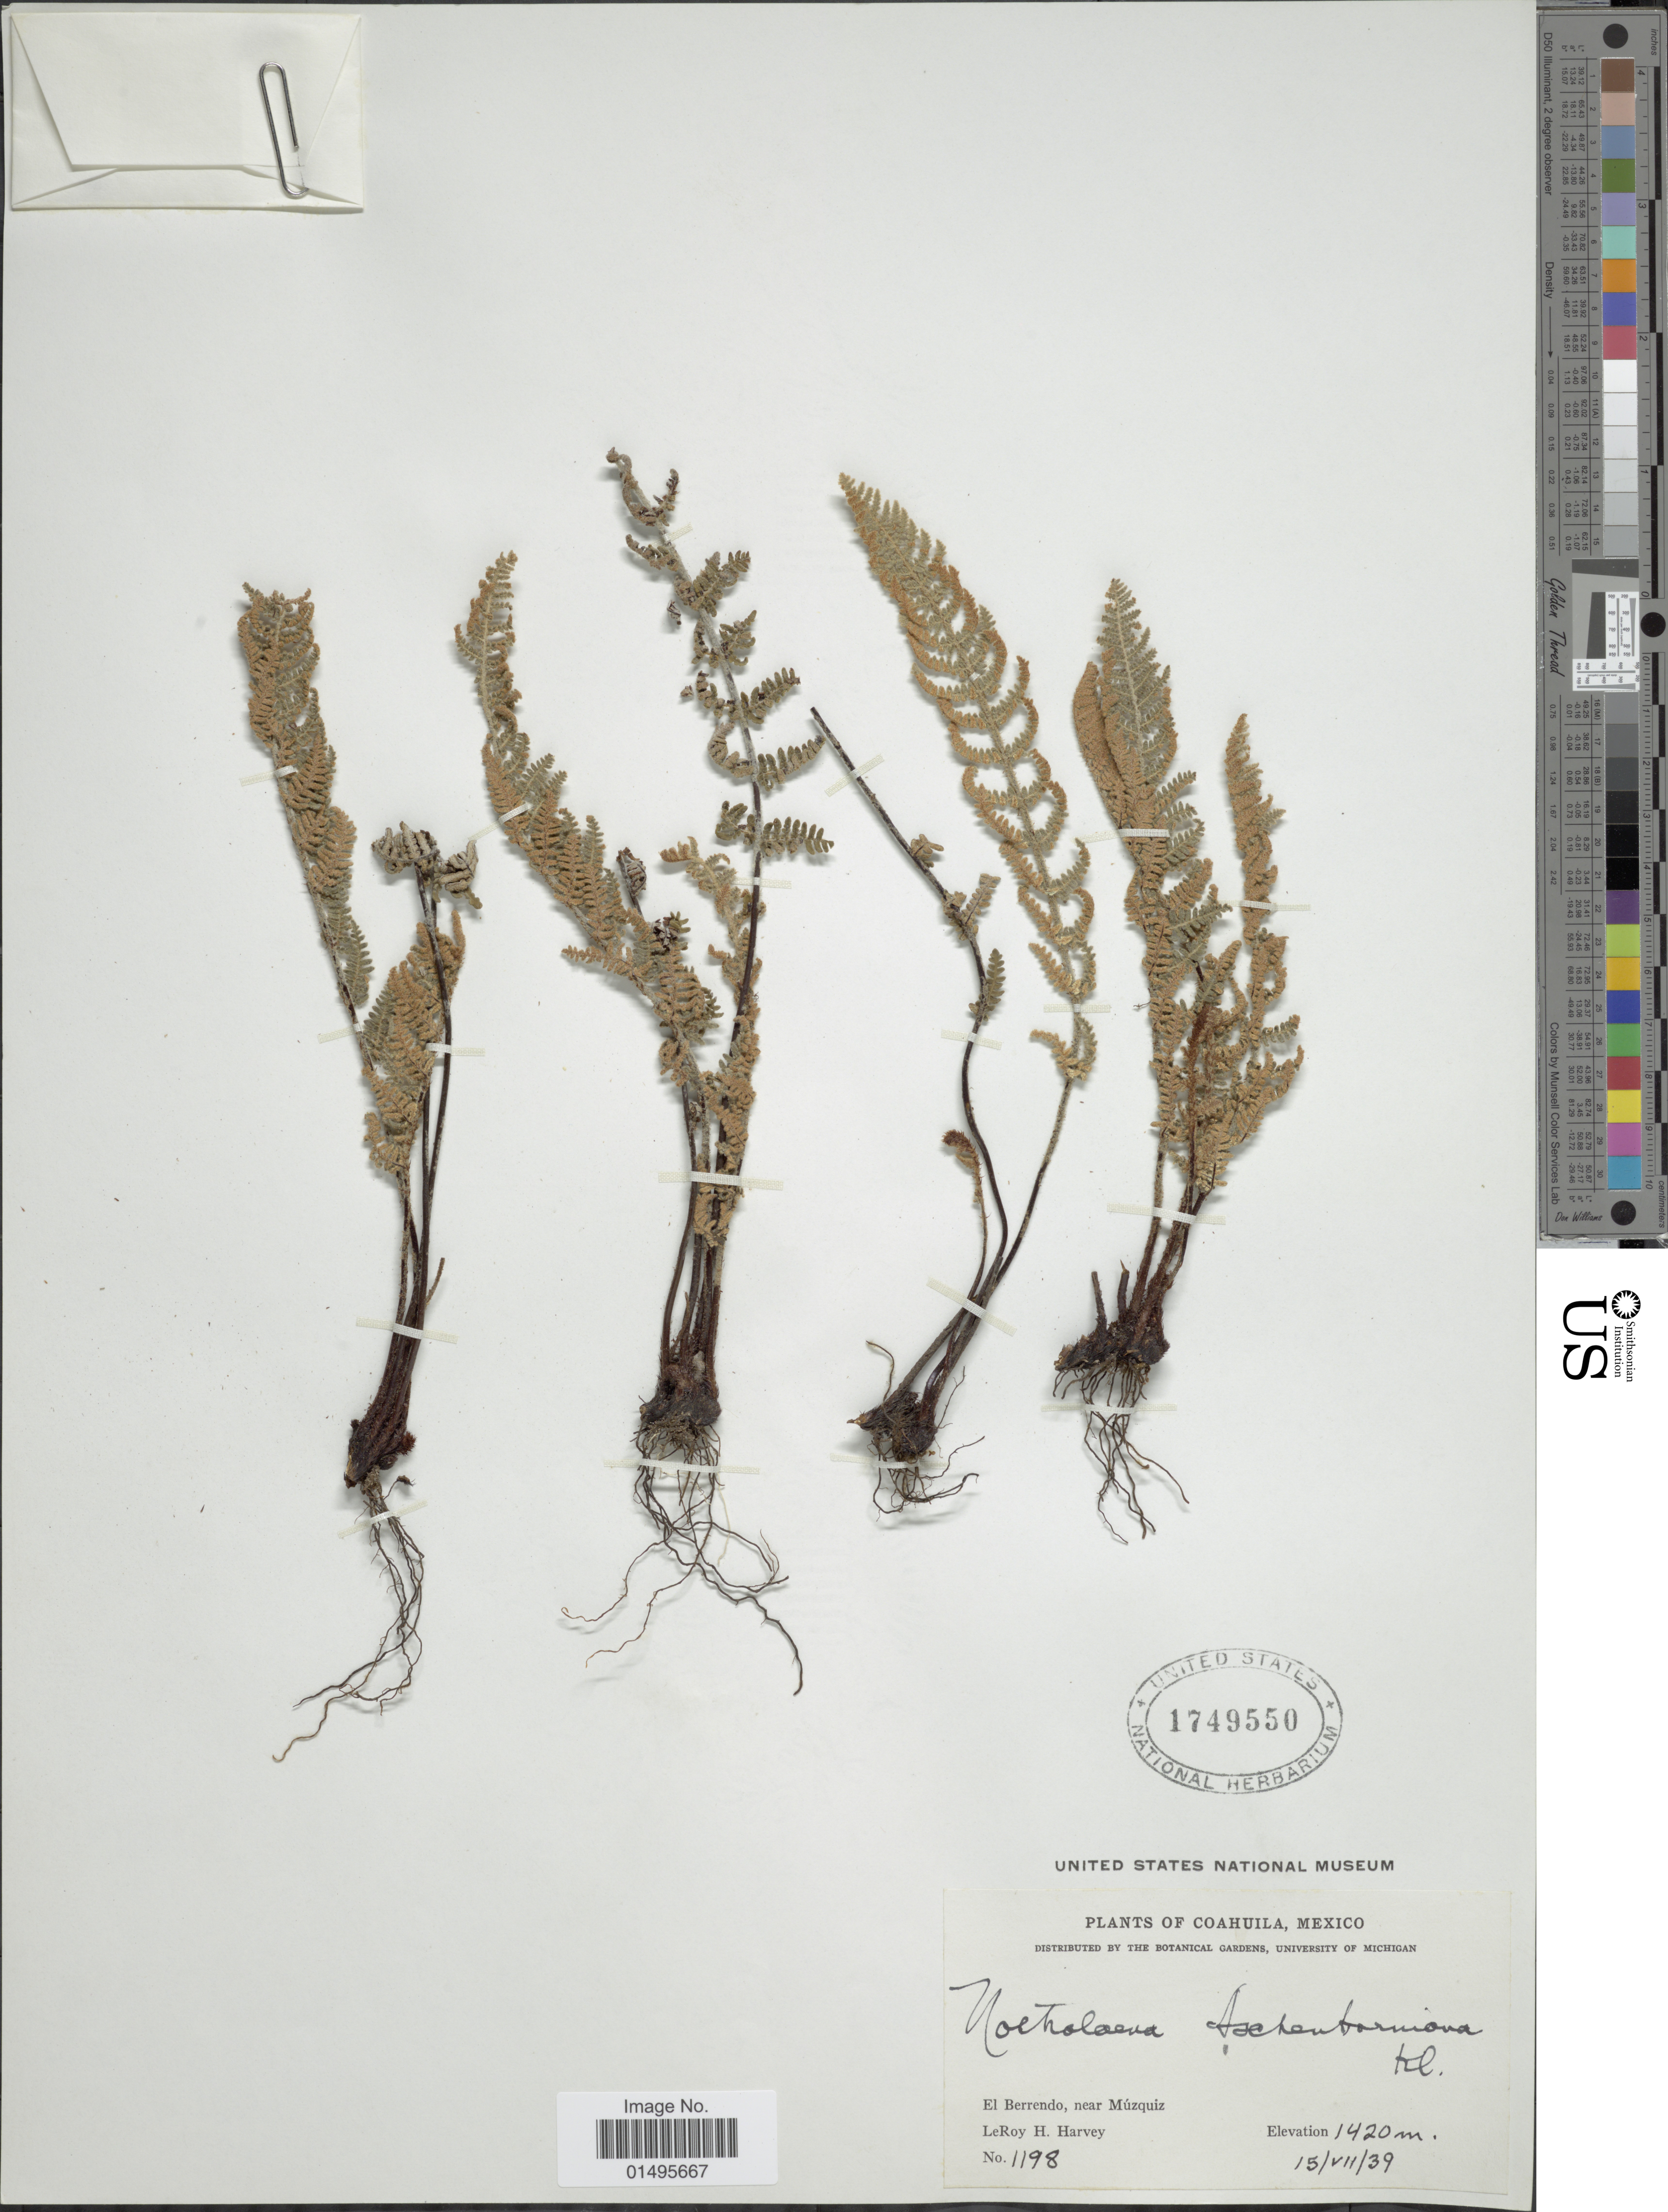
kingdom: Plantae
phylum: Tracheophyta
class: Polypodiopsida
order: Polypodiales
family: Pteridaceae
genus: Notholaena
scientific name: Notholaena aschenborniana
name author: Klotzsch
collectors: L. H. Harvey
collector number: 1198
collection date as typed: Transcribed d/m/y: 15/7/39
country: Mexico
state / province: Coahuila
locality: El Berrendo, near Muzquiz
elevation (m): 1420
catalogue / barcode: US 1749550